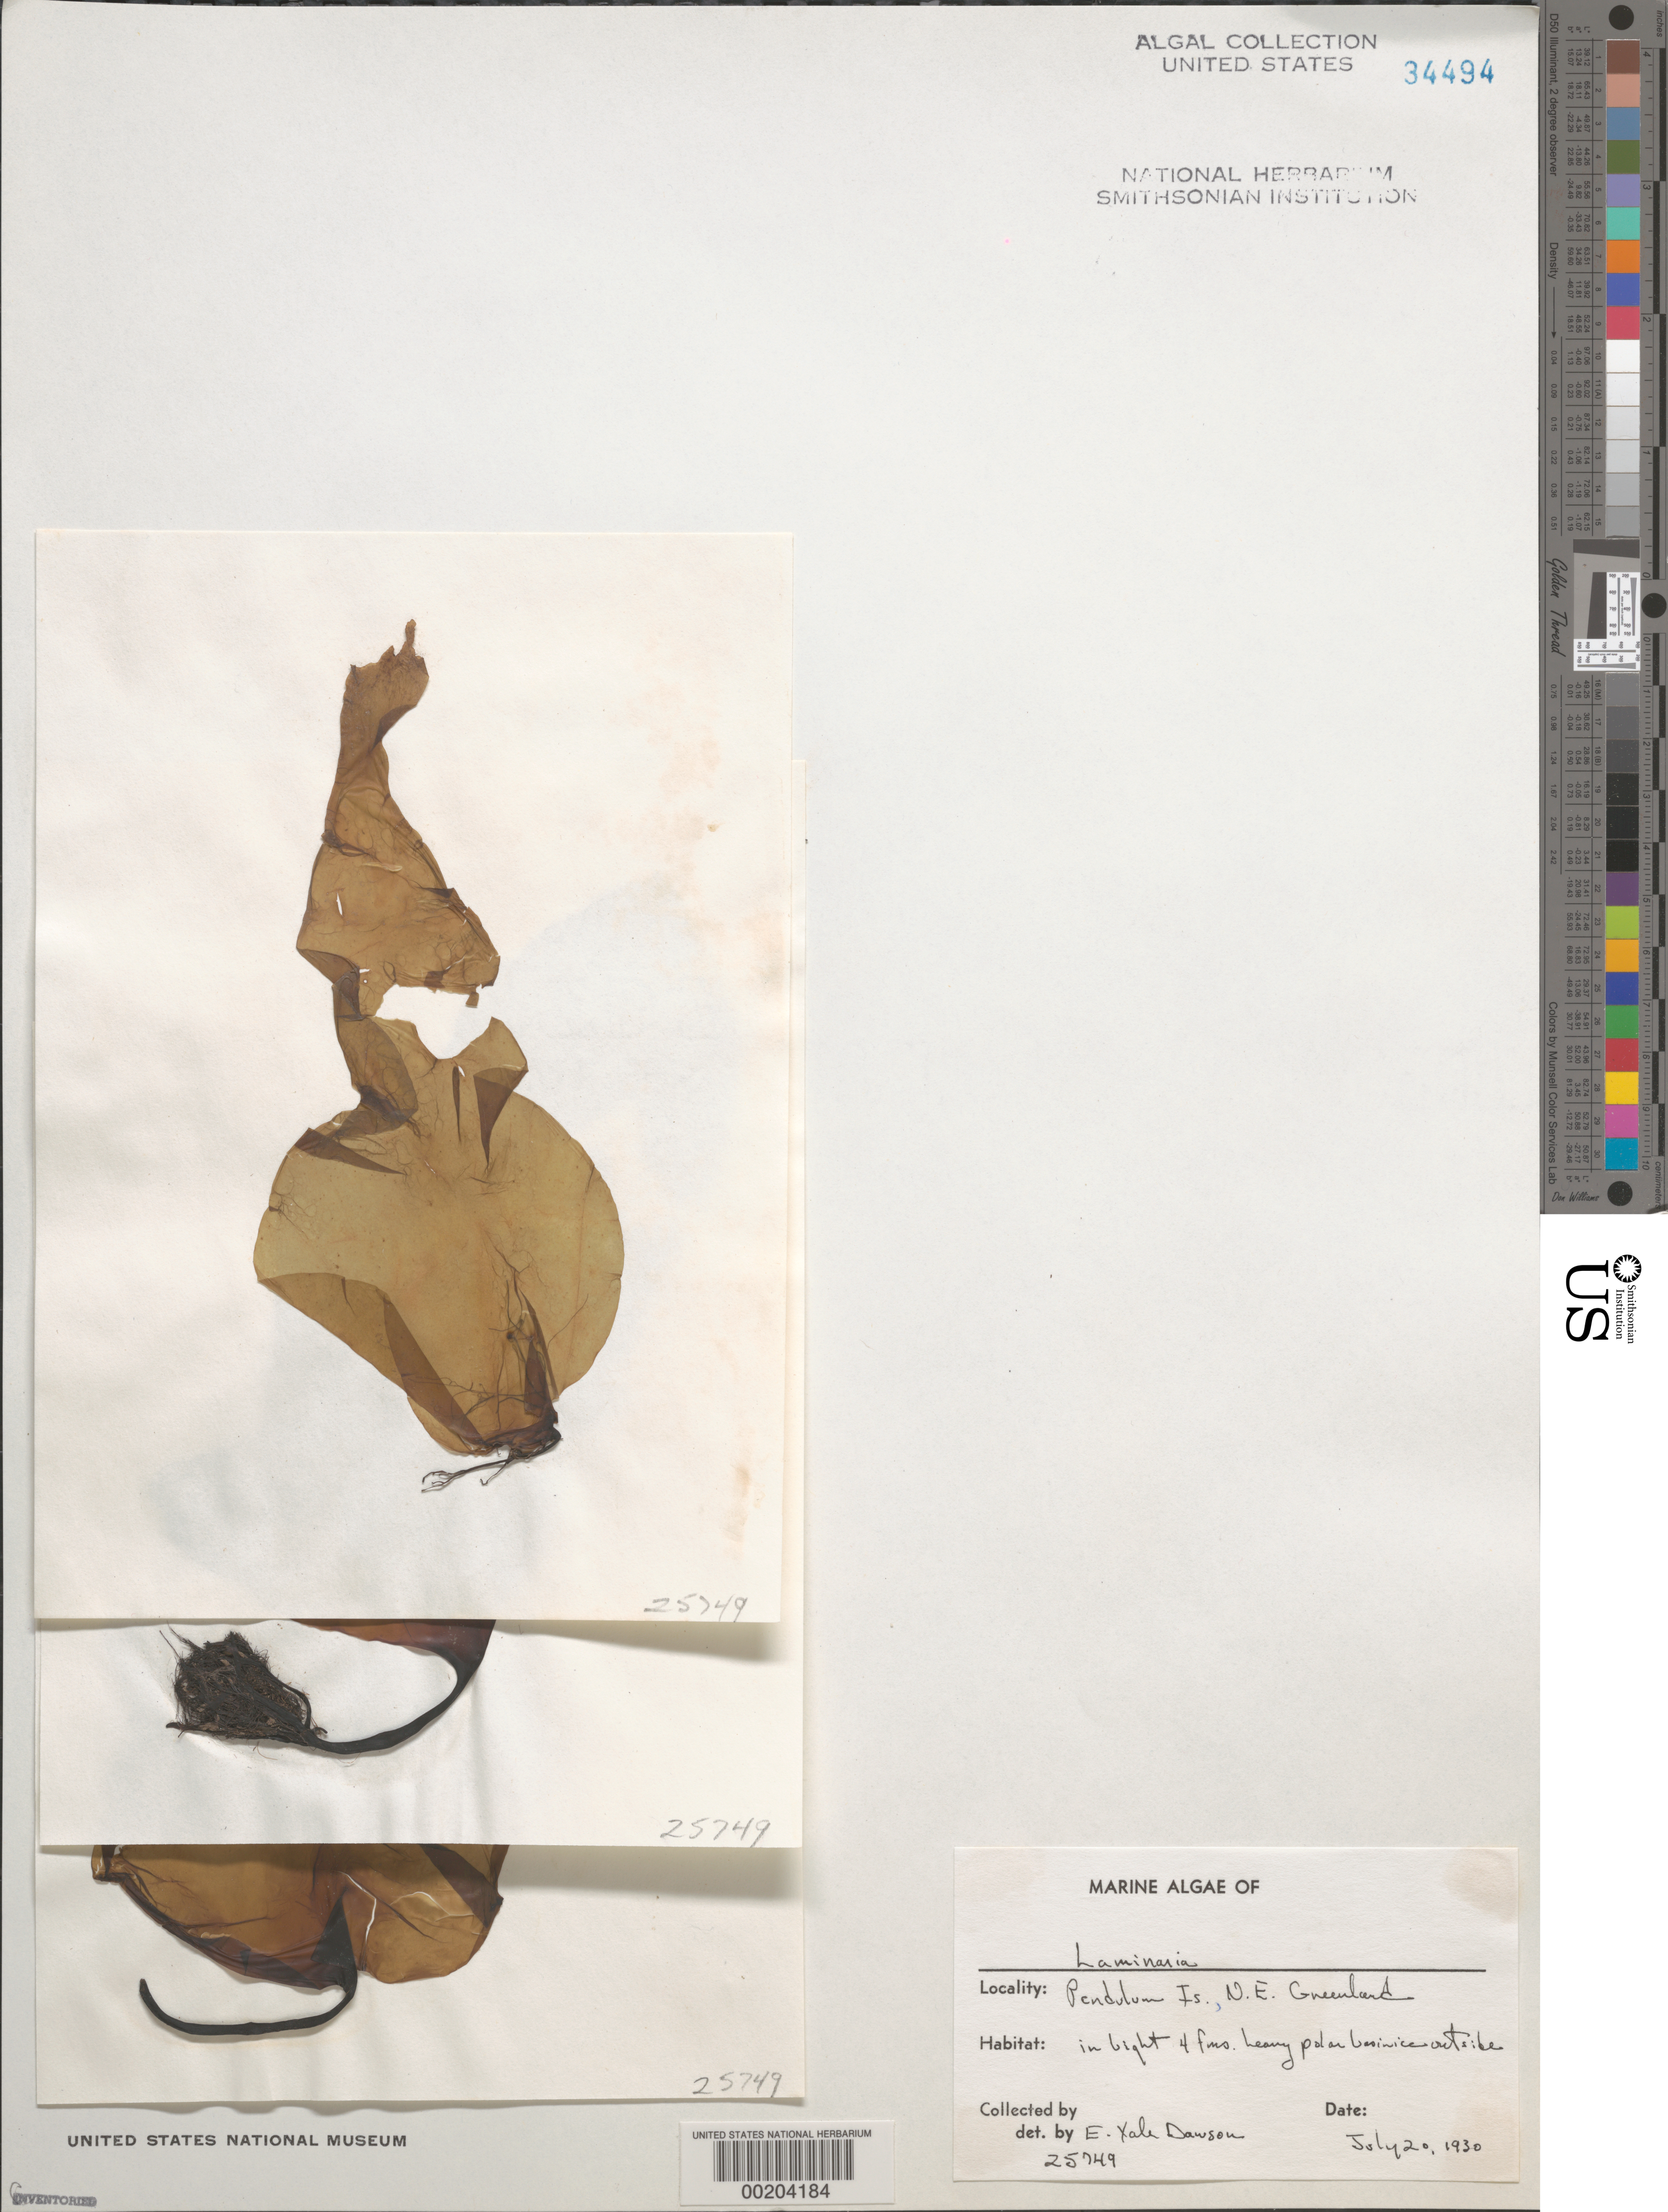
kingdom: Chromista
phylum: Ochrophyta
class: Phaeophyceae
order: Laminariales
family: Laminariaceae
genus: Laminaria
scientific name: Laminaria sp.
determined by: Dawson, E. Y.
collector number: EYD 25749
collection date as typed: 20 Jul 1930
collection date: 1930-07-20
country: Greenland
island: Pendulum Island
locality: Northeast Greenland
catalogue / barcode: US 34494